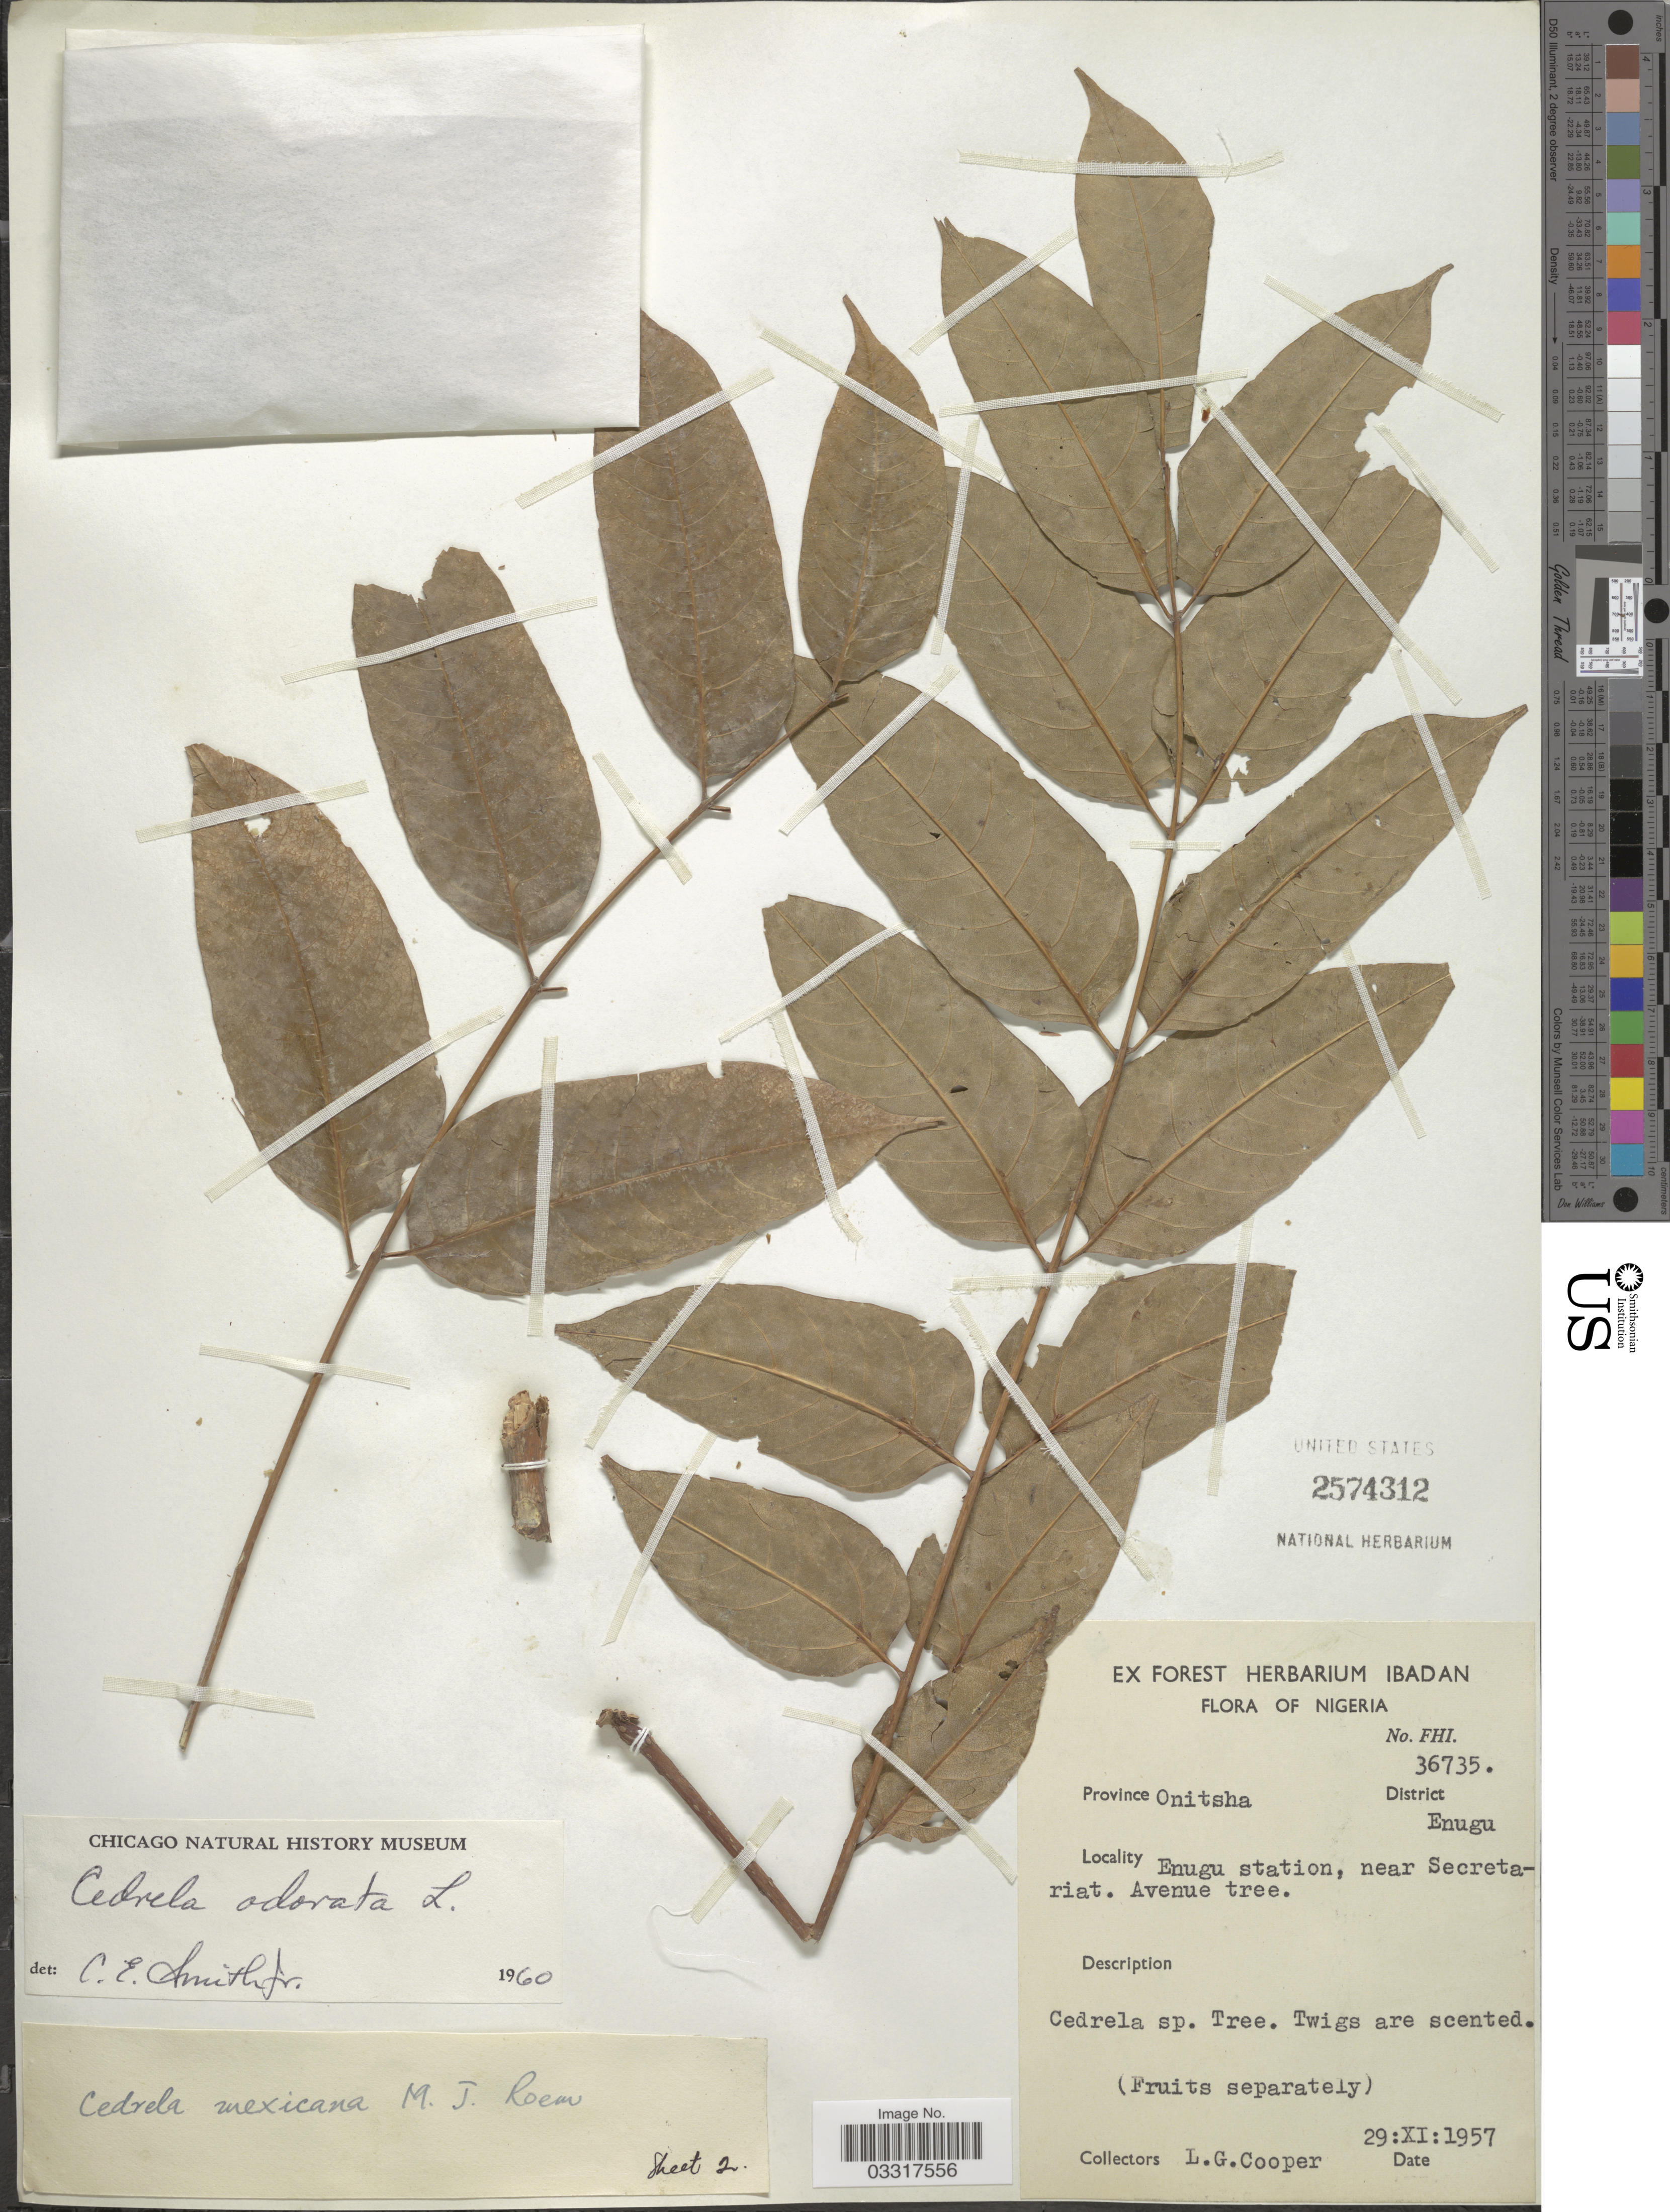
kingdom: Plantae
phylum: Tracheophyta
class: Magnoliopsida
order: Sapindales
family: Meliaceae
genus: Cedrela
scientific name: Cedrela odorata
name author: L.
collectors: L. Cooper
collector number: FHI36735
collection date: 1957-11-29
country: Nigeria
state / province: Enugu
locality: Province Onitsha. District Enugu. Enugu station, near Secretariat. Avenue tree.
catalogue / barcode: US 2574312